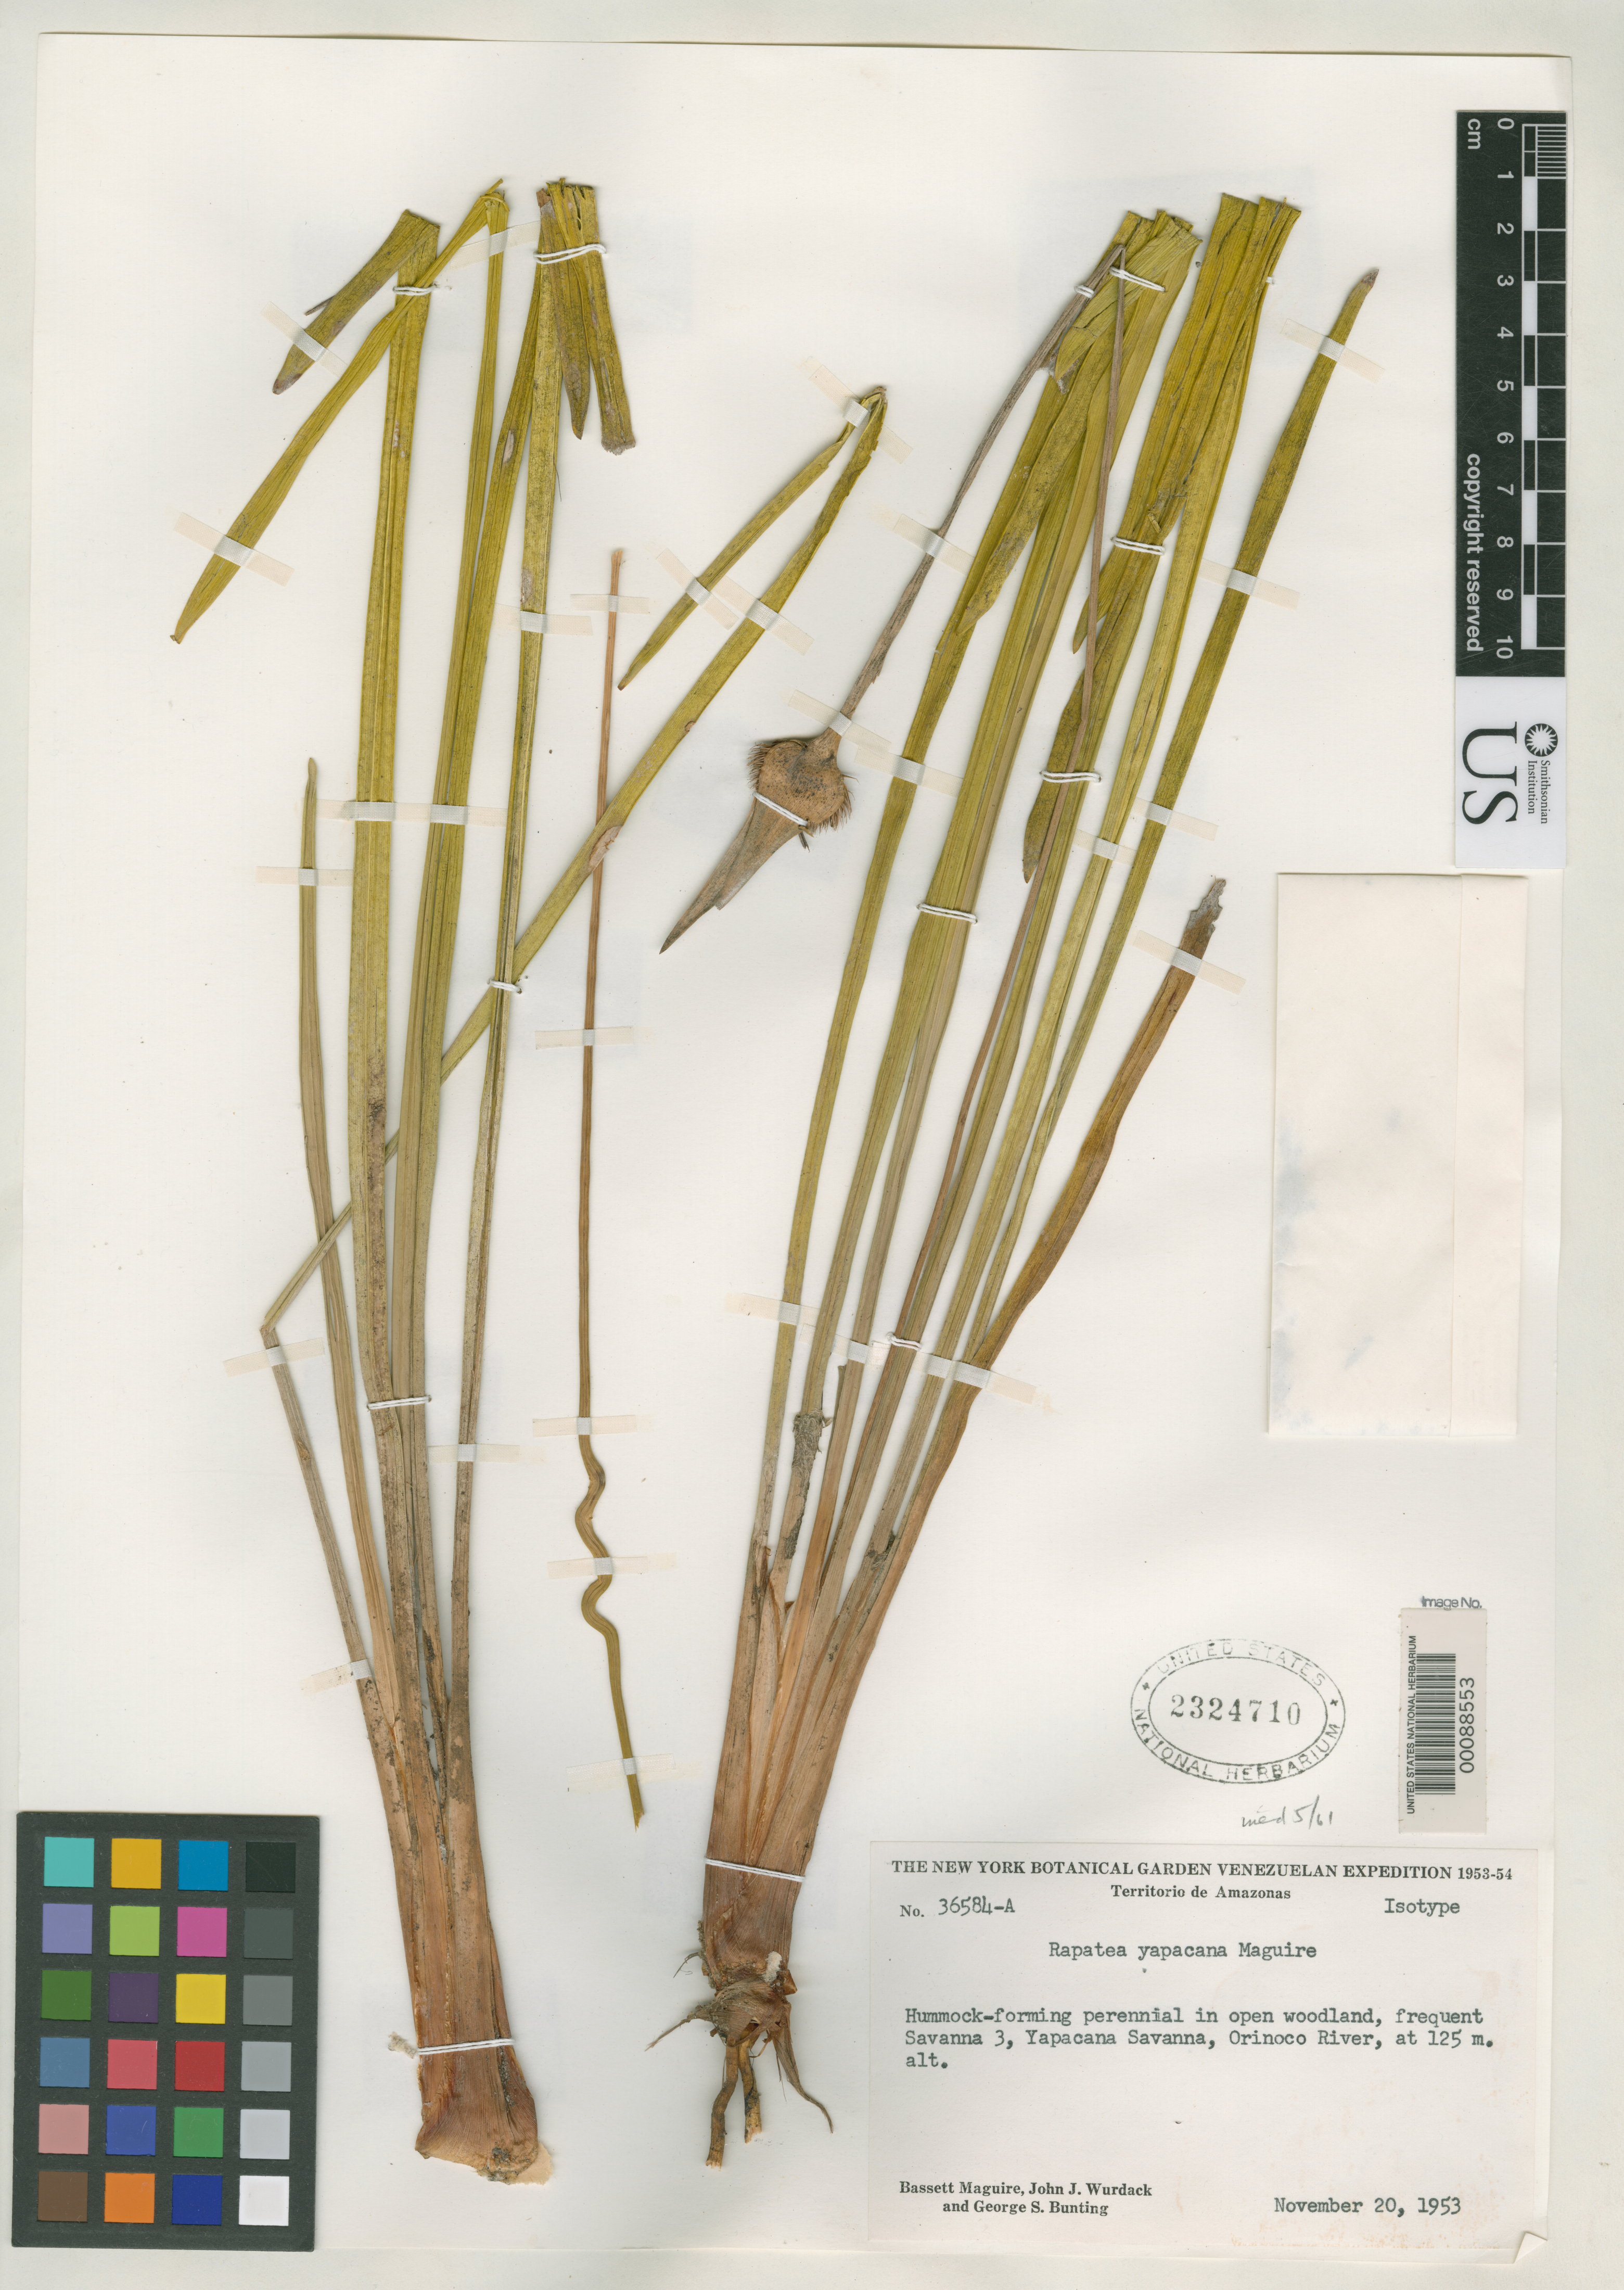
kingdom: Plantae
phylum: Tracheophyta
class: Liliopsida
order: Poales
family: Rapateaceae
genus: Rapatea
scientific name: Rapatea yapacana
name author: Maguire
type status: Isotype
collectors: B. Maguire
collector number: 36584 a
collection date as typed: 20 Nov 1953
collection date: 1953-11-20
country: Venezuela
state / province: Amazonas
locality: Yapacana.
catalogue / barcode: US 2324710